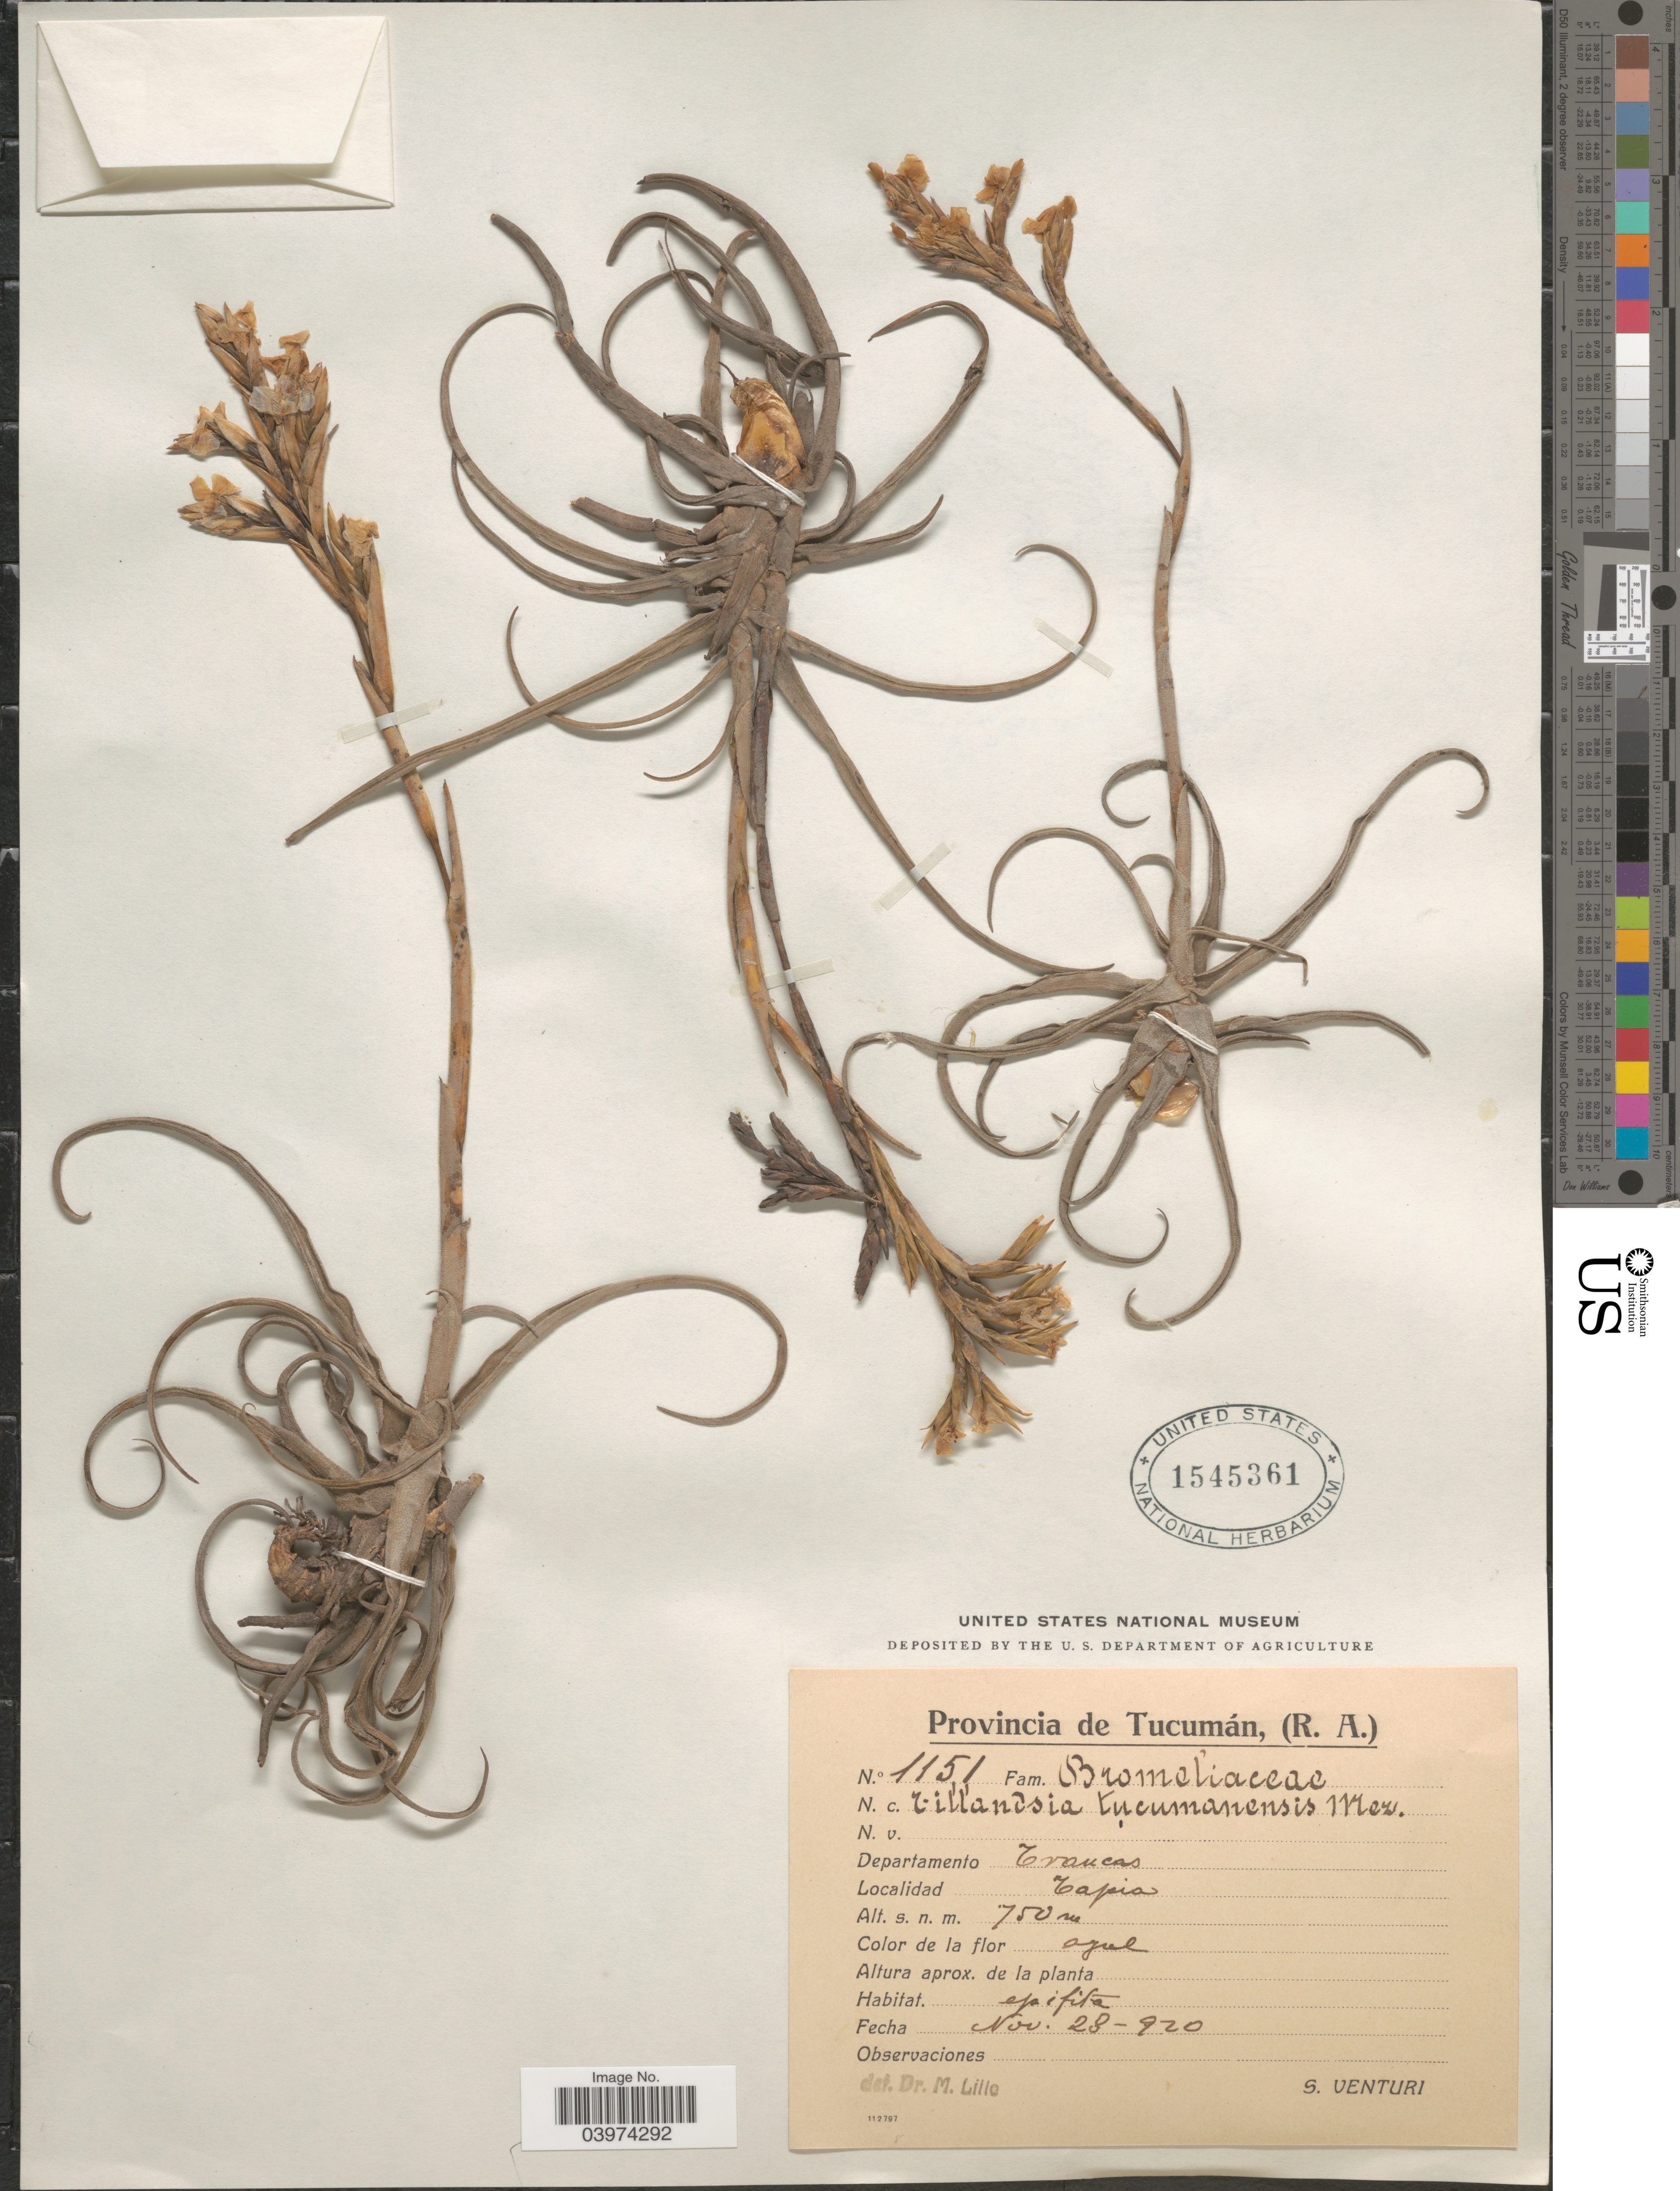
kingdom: Plantae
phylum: Tracheophyta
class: Liliopsida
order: Poales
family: Bromeliaceae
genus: Tillandsia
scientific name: Tillandsia reichenbachii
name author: Baker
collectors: S. Venturi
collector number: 1151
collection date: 1920-11-28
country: Argentina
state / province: Tucuman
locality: Departamento Trancas. Tapia.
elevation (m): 750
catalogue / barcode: US 1545361